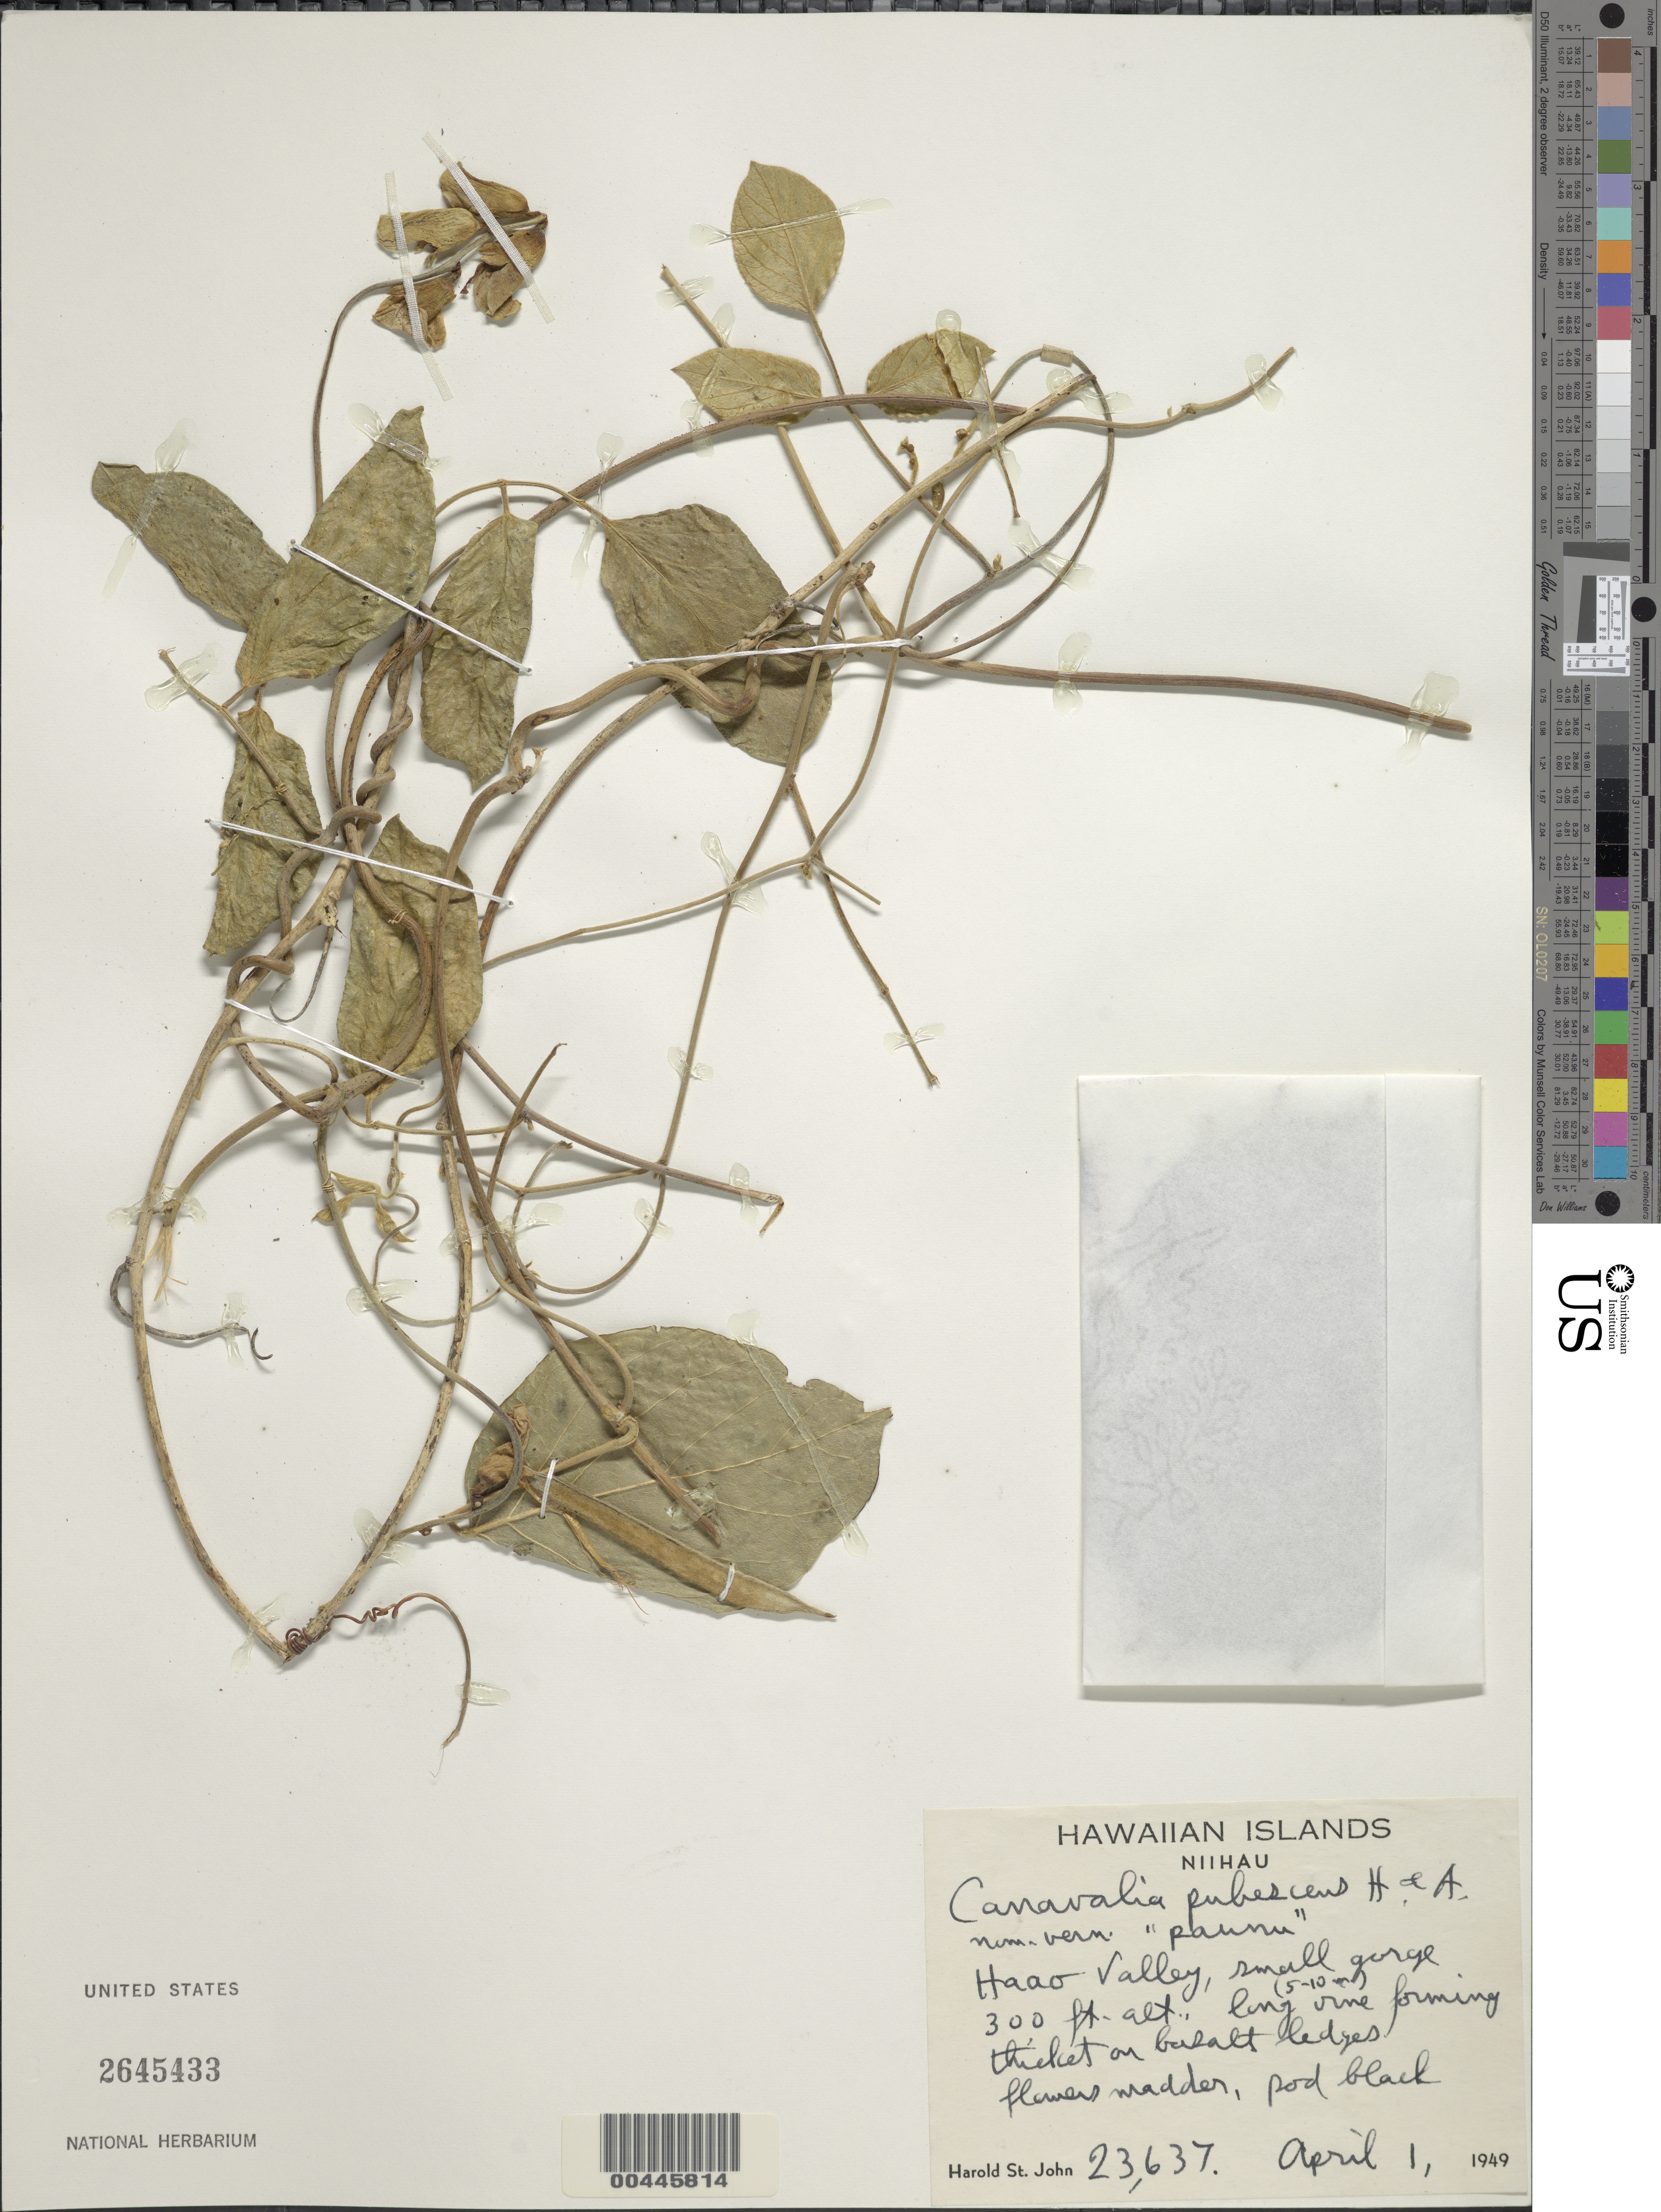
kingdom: Plantae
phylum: Tracheophyta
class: Magnoliopsida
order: Fabales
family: Fabaceae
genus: Canavalia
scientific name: Canavalia pubescens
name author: Hook. & Arn.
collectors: H. St. John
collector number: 23637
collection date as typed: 1 Apr 1949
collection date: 1949-04-01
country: United States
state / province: Hawaii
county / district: Kauai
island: Ni'ihau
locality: Haao Valley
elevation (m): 91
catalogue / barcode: US 2645433